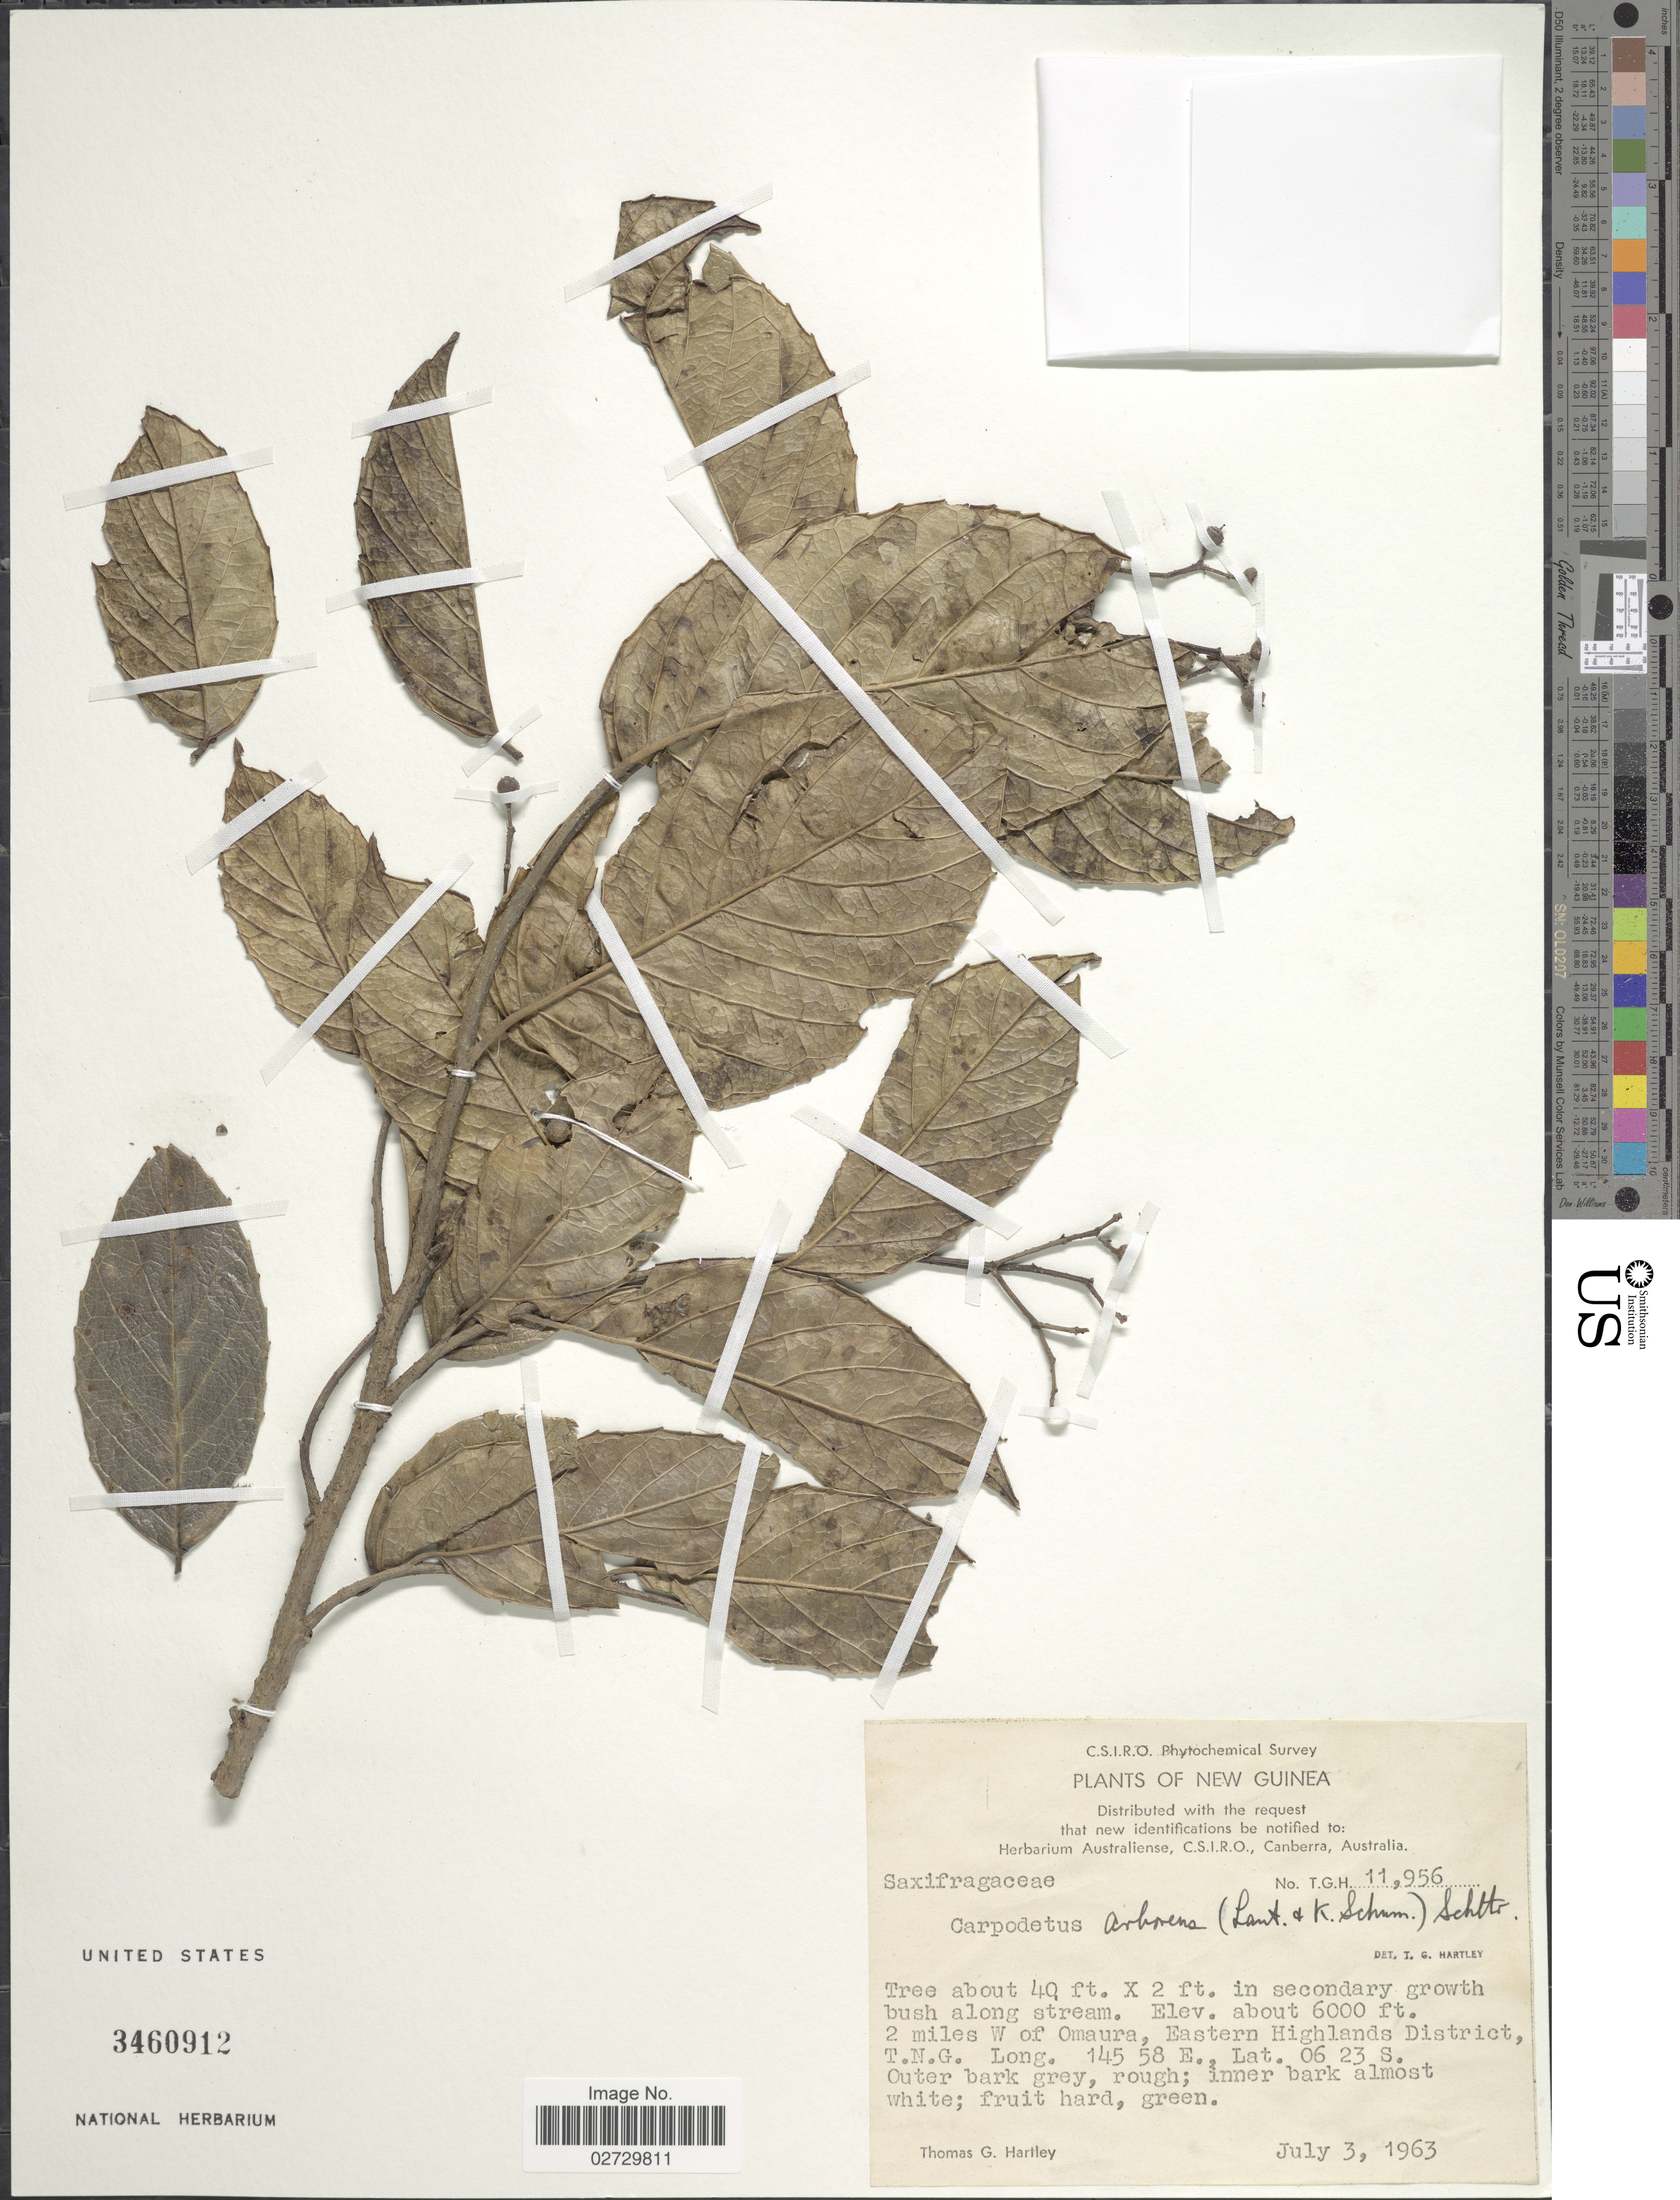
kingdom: Plantae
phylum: Tracheophyta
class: Magnoliopsida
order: Asterales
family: Rousseaceae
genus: Carpodetus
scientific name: Carpodetus arboreus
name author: Schltr.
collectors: T. G. Hartley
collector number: T.G.H. 11956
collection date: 1963-07-03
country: Papua New Guinea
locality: New Guinea, 2 miles W of Omaura, Eastern Highlands District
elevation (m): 1829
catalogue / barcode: US 3460912